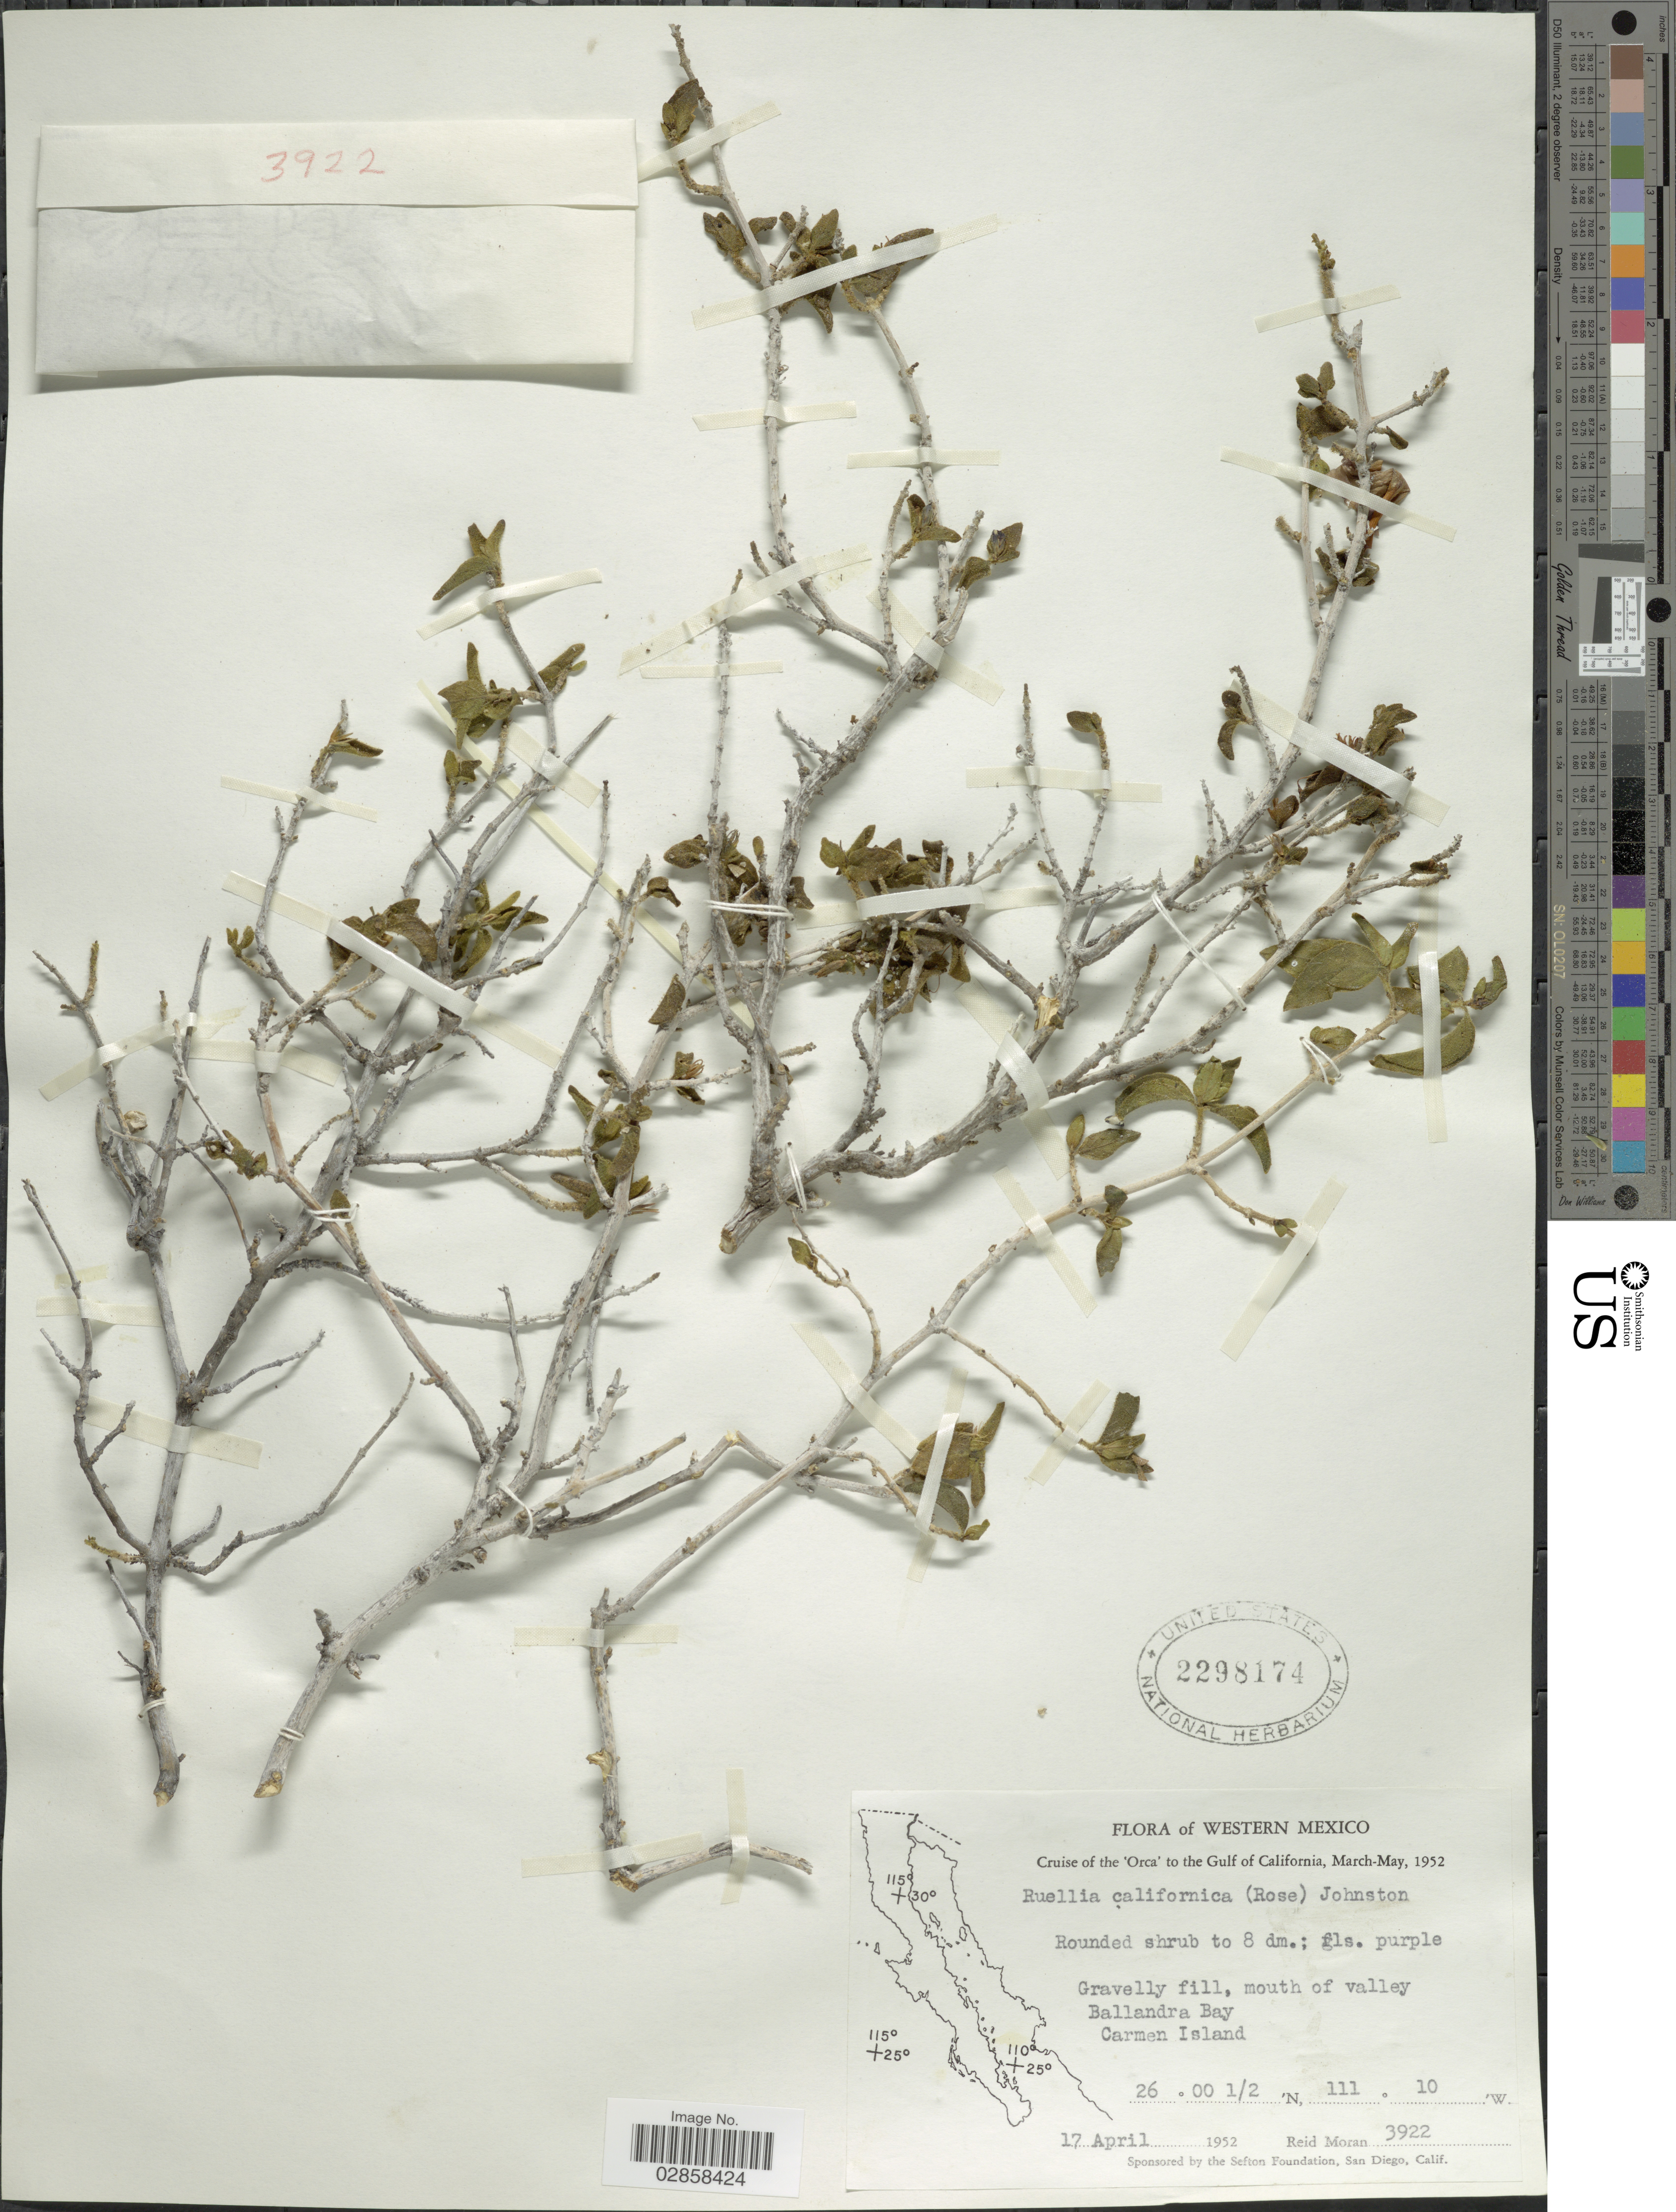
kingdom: Plantae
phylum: Tracheophyta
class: Magnoliopsida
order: Lamiales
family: Acanthaceae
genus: Ruellia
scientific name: Ruellia californica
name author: (Rose) I.M. Johnst.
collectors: R. V. Moran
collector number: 3922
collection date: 1952-04-17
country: Mexico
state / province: Sonora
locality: Western Mexico. Gravelly fill, mouth of valley Ballandra Bay. Carmen Island.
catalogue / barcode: US 2298174